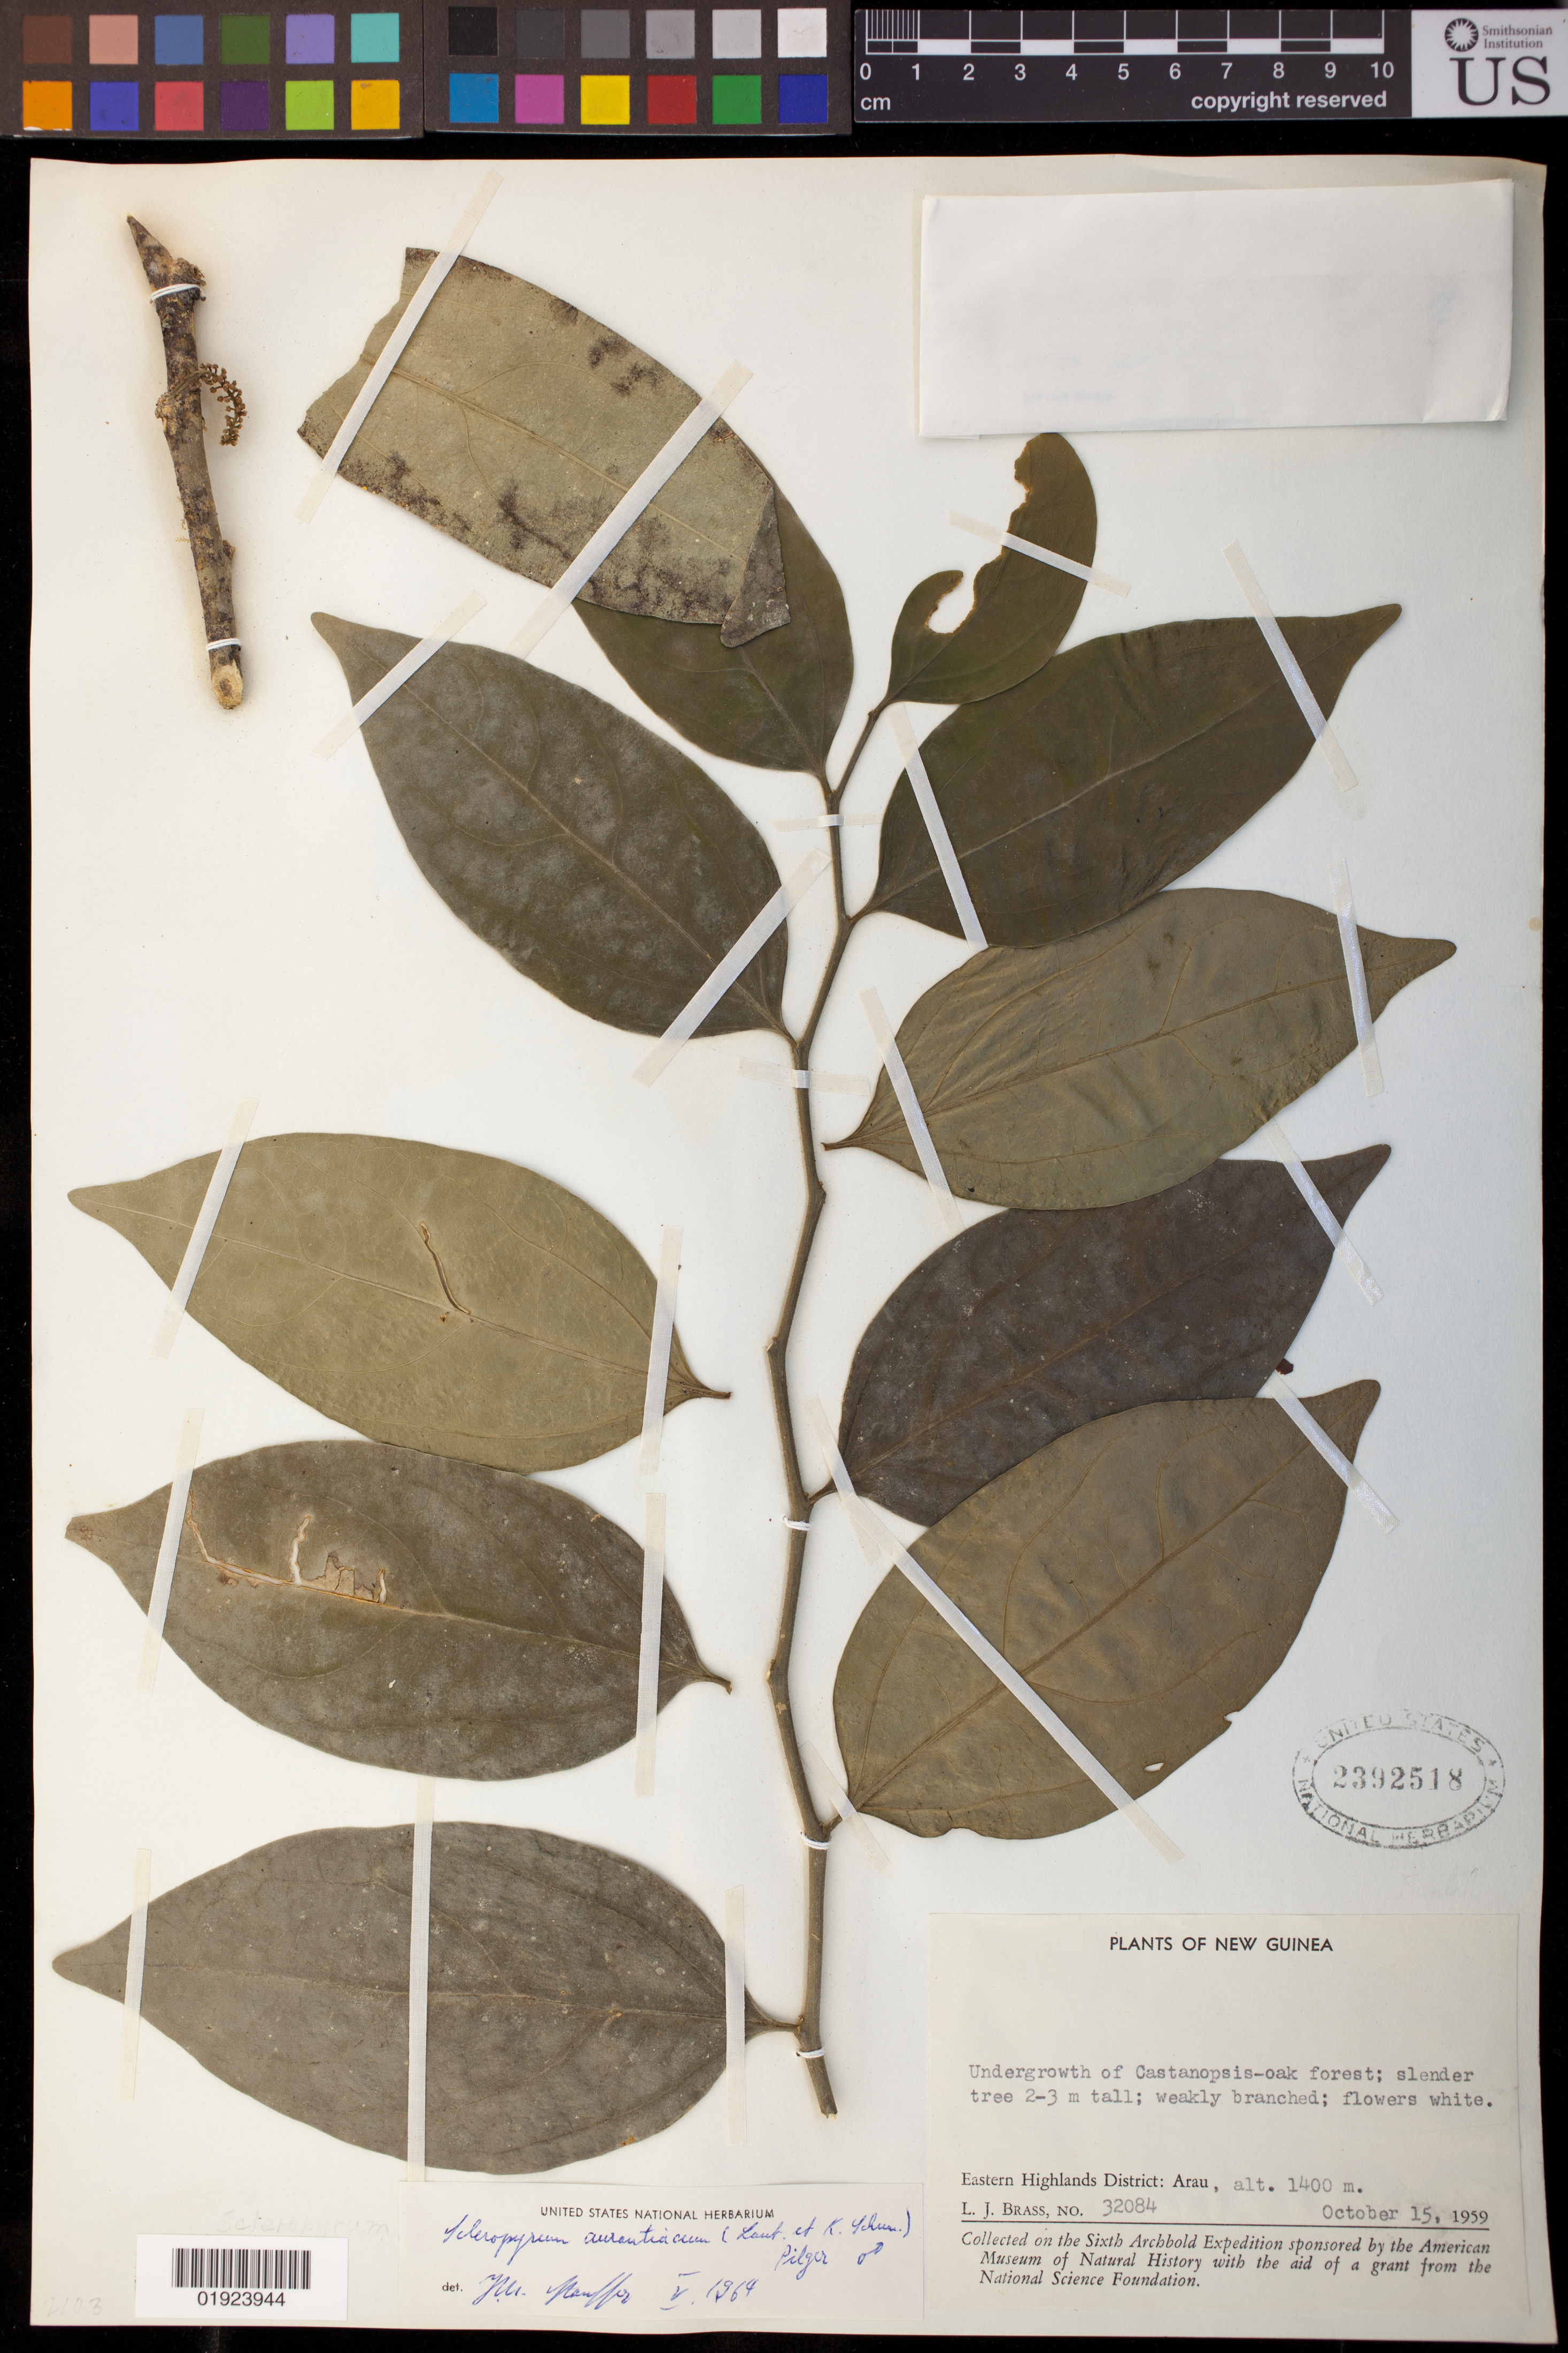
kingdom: Plantae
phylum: Tracheophyta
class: Magnoliopsida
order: Santalales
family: Cervantesiaceae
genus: Scleropyrum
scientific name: Scleropyrum aurantiacum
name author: (Lauterb. & K. Schum.) Pilg.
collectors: L. J. Brass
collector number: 32084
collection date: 1959-10-15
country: Papua New Guinea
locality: Arau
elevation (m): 1400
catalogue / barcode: US 2392518